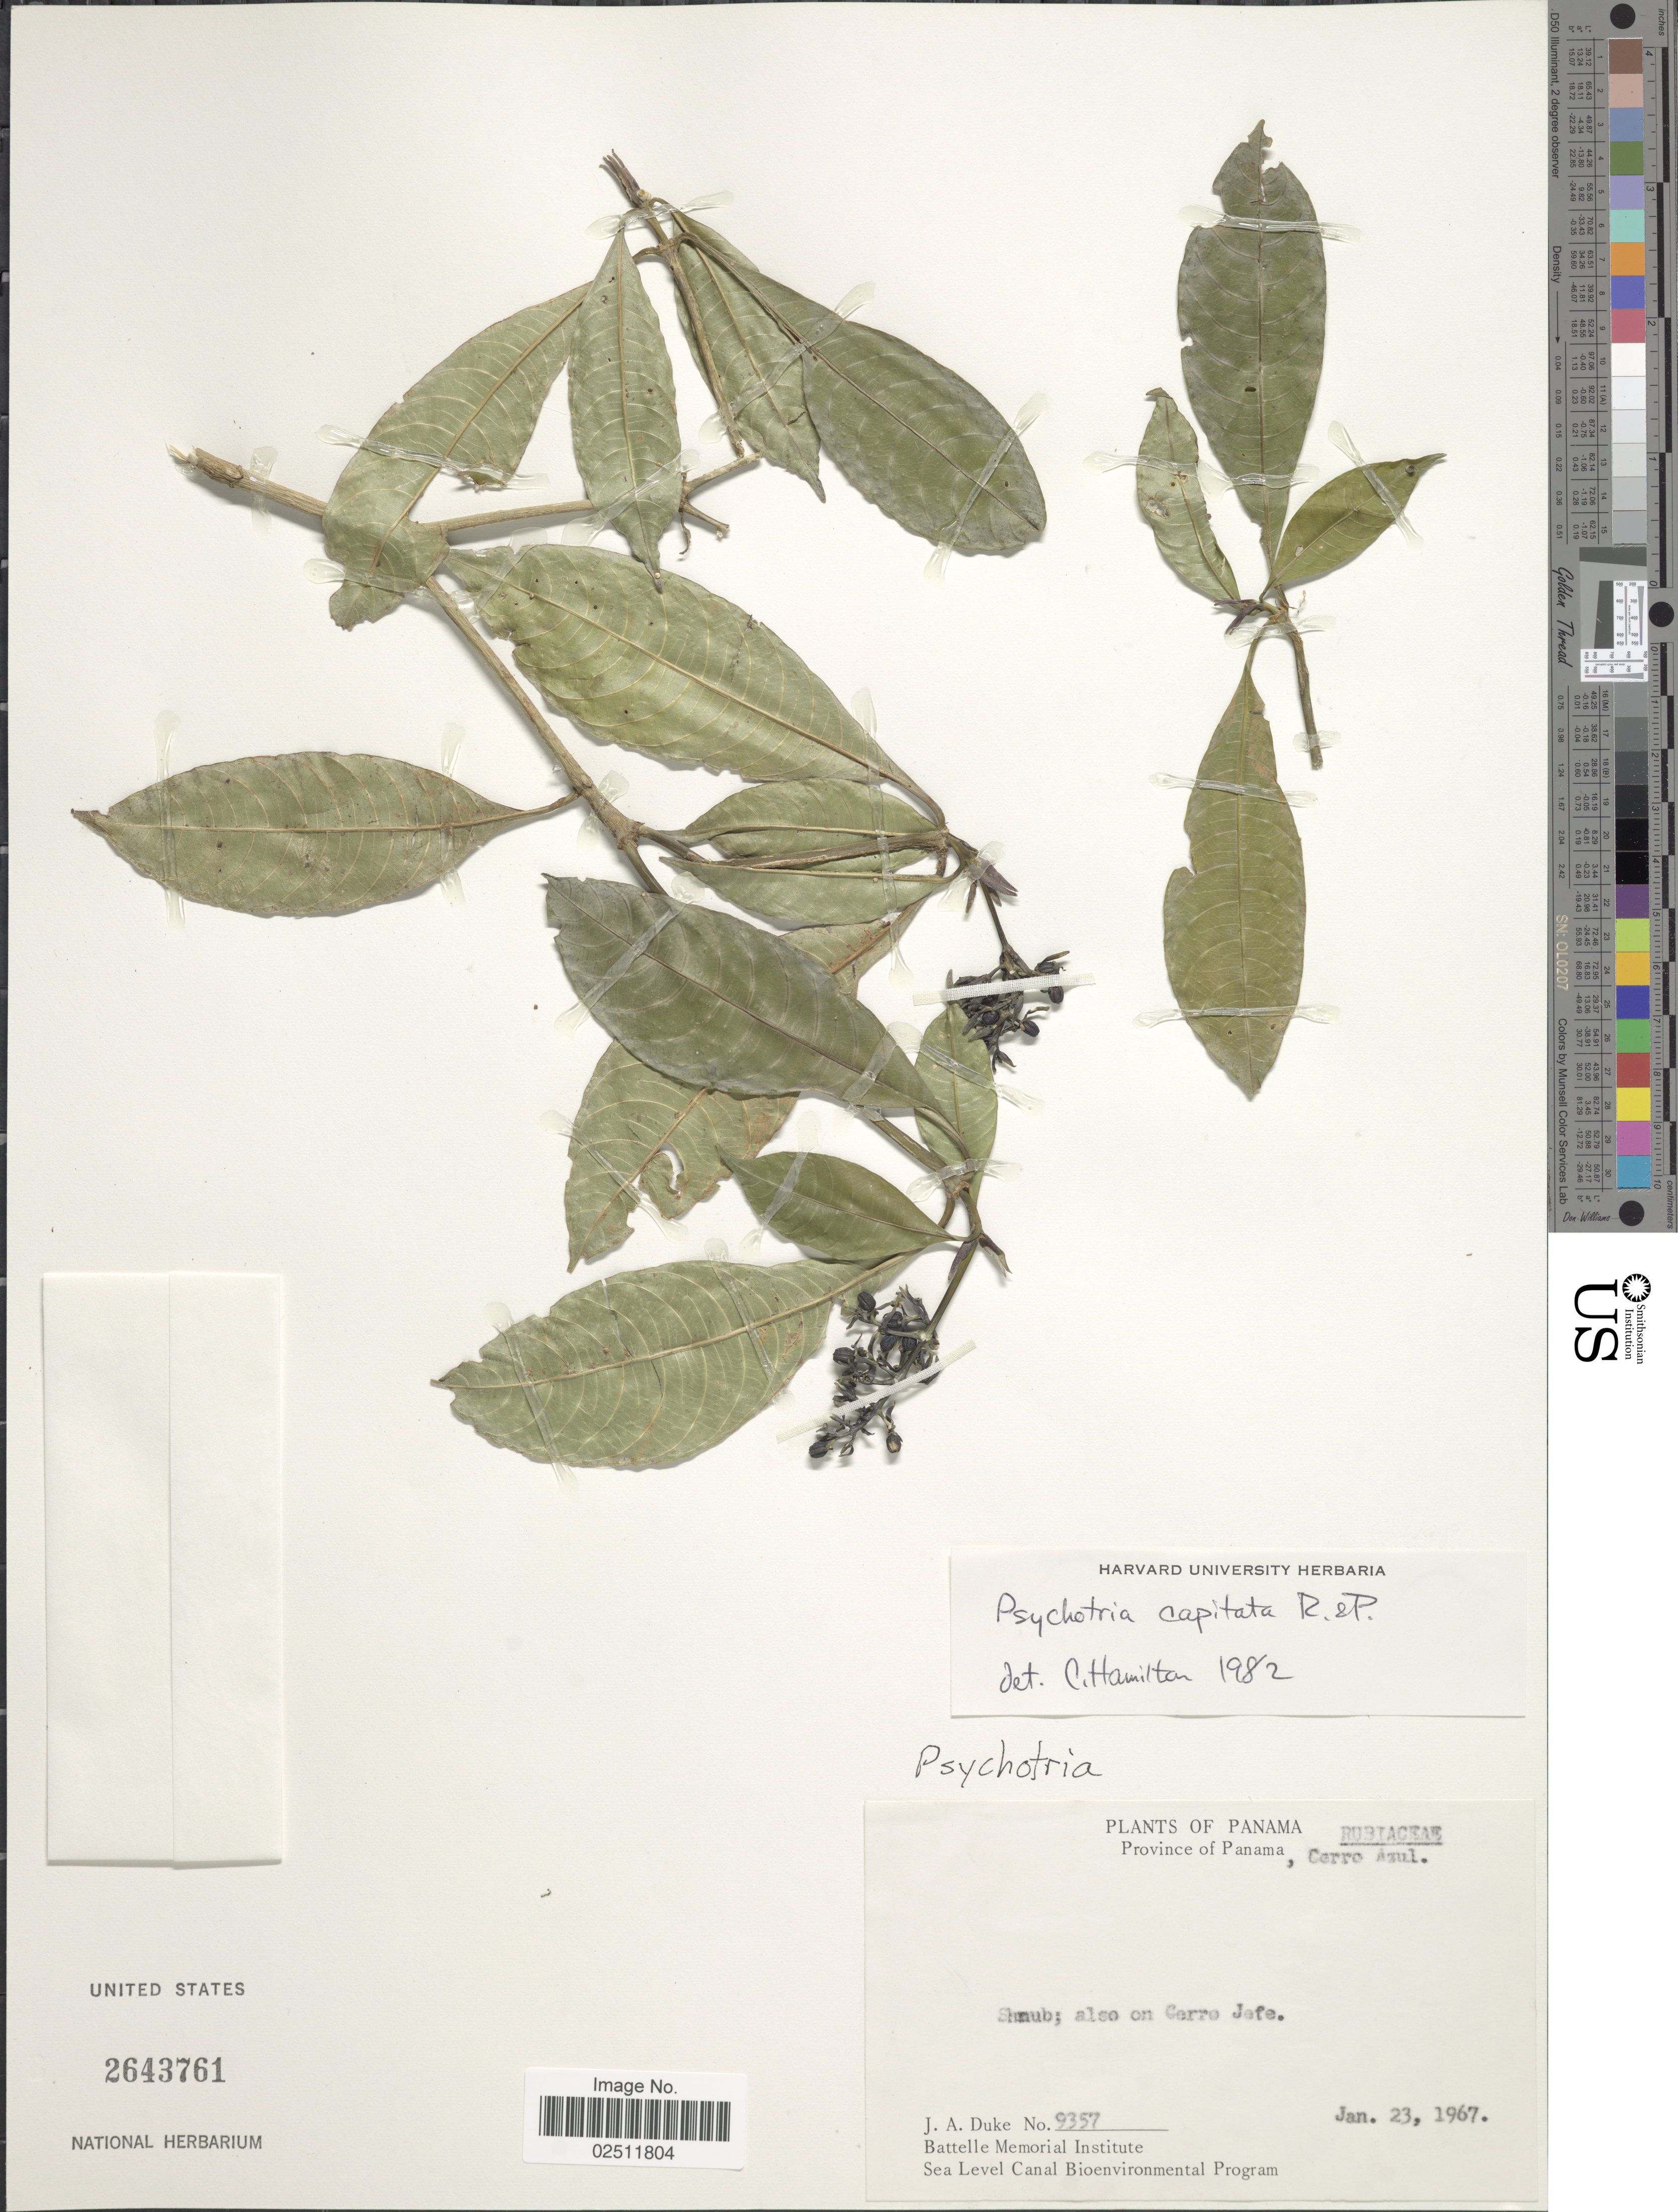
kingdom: Plantae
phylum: Tracheophyta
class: Magnoliopsida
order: Gentianales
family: Rubiaceae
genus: Psychotria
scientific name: Psychotria capitata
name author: Ruiz & Pav.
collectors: J. A. Duke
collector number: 9357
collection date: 1967-01-23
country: Panama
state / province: Panamá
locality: Cerro Azul. Also on Cerro Jefe.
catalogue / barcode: US 2643761